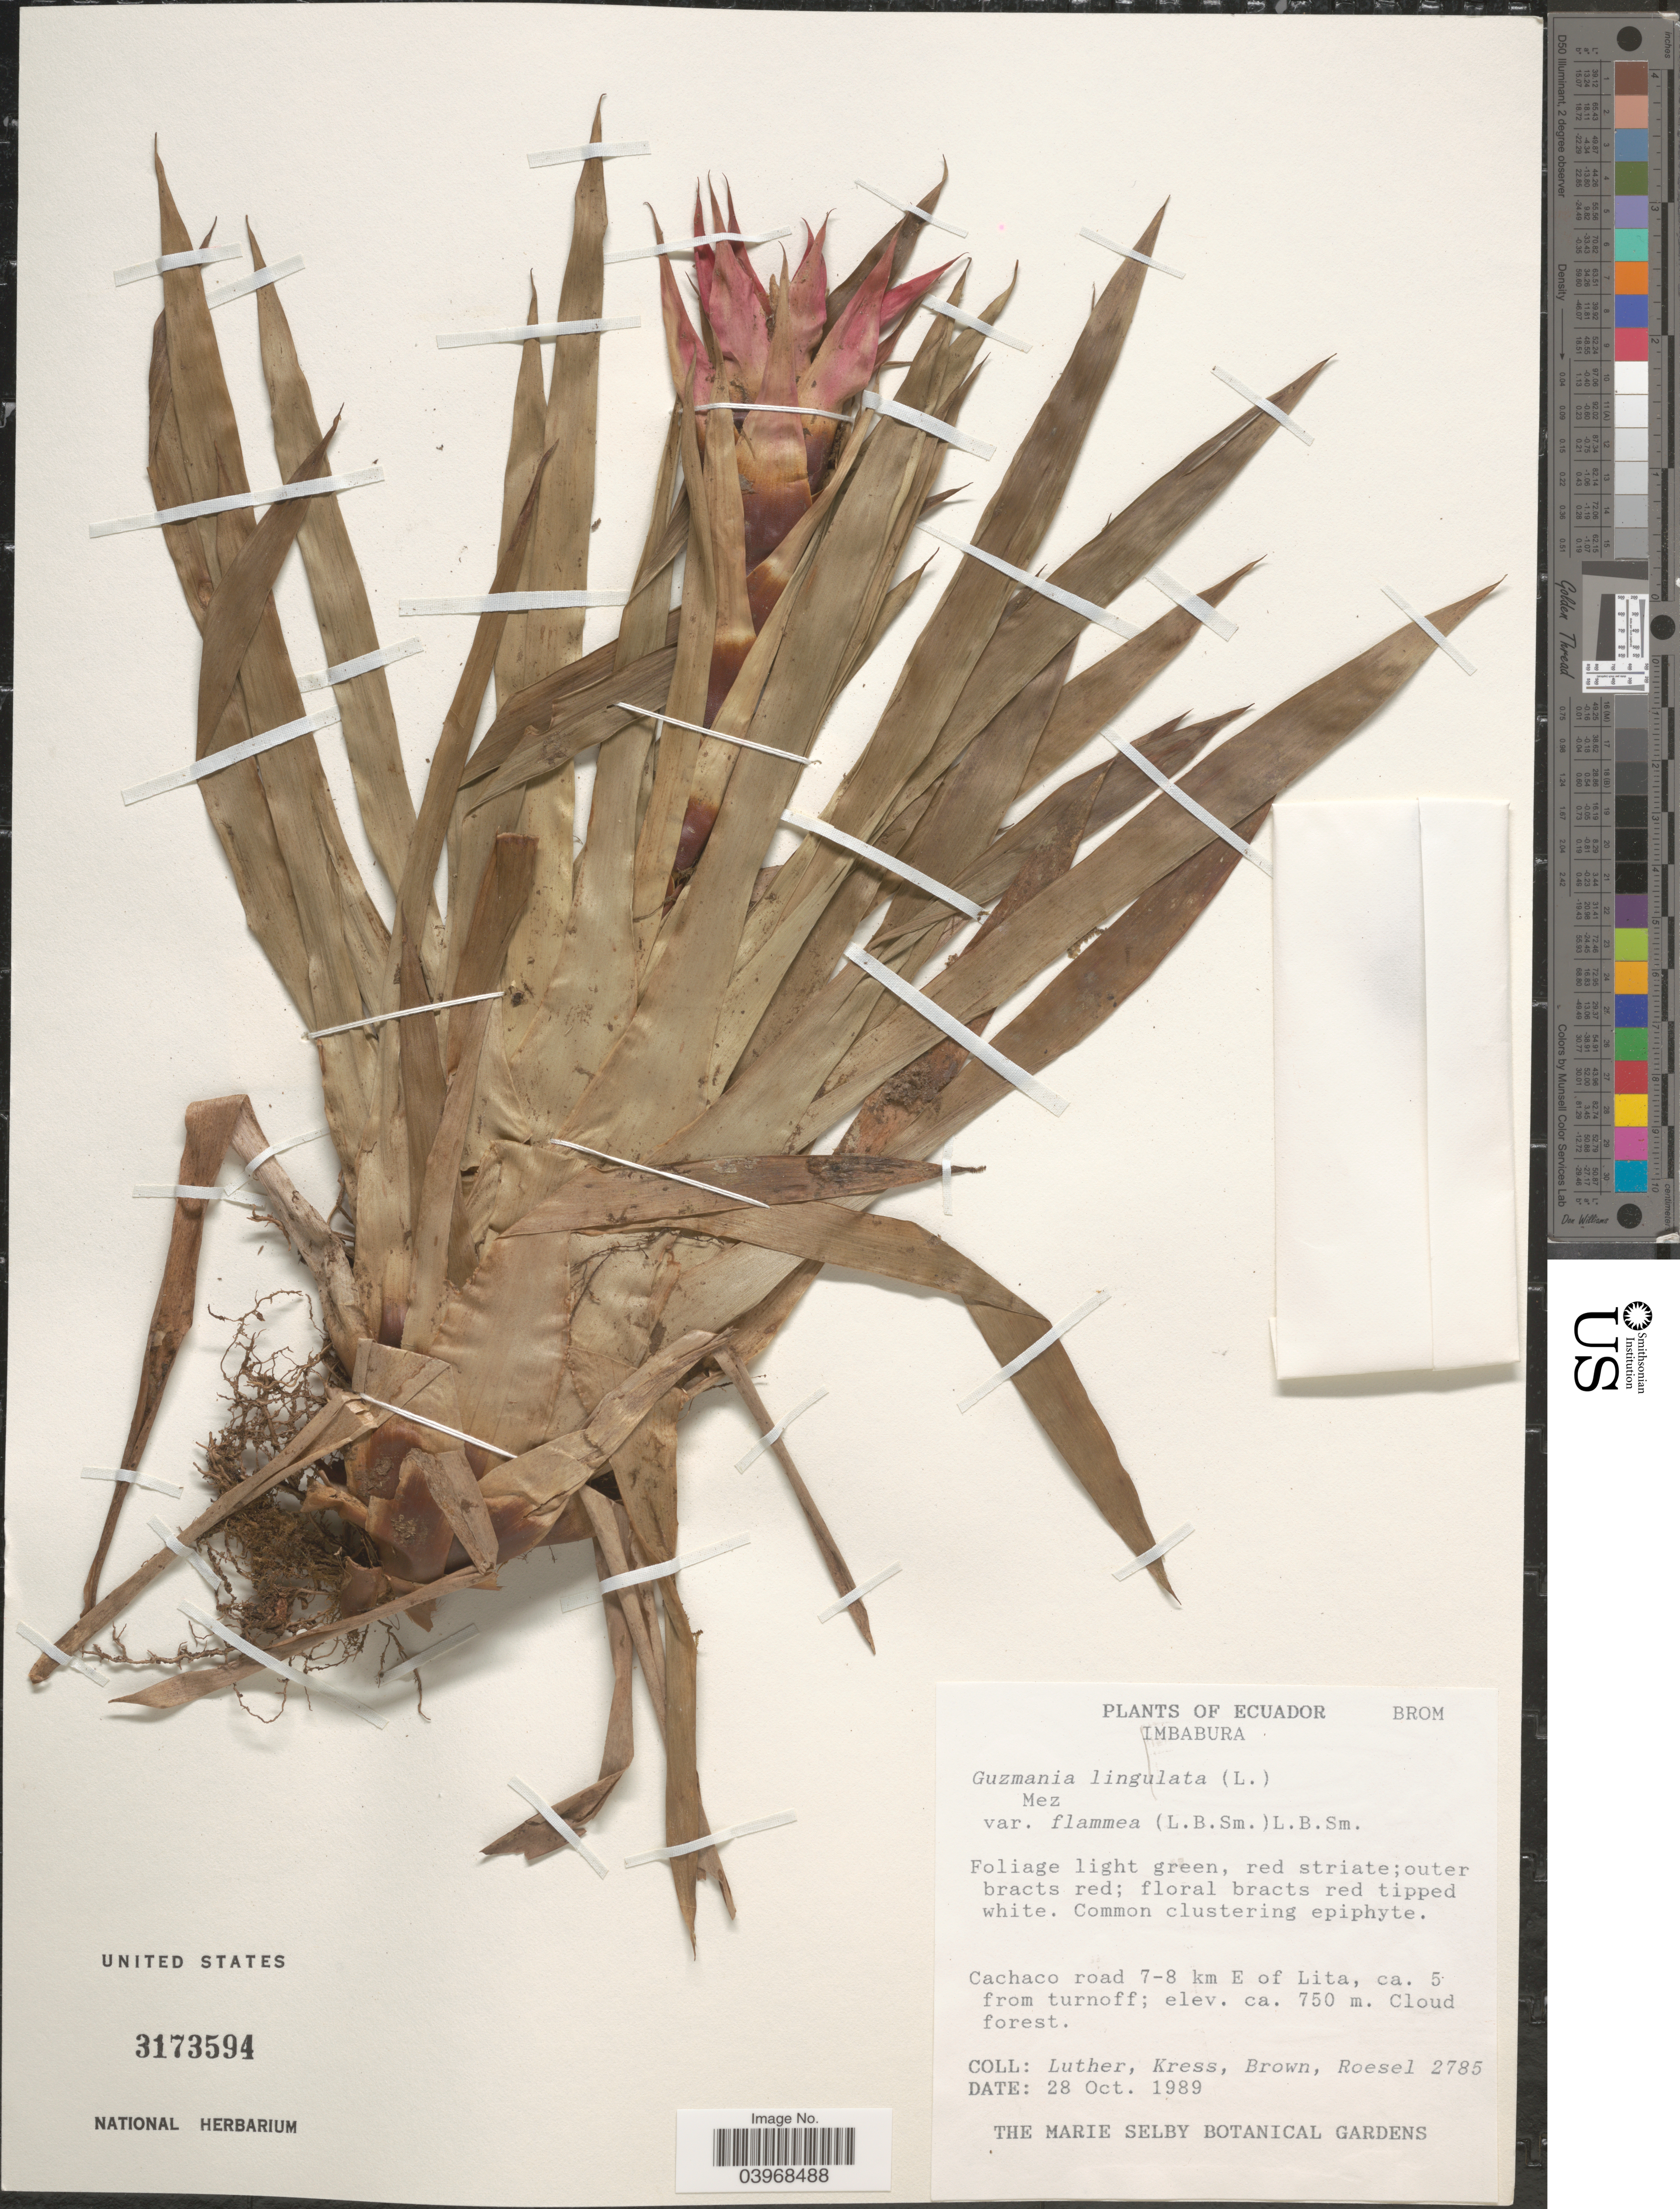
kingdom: Plantae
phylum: Tracheophyta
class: Liliopsida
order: Poales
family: Bromeliaceae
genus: Guzmania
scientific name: Guzmania lingulata var. cardinalis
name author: (André) Mez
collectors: -- Luther, -- Kress, -- Brown & Roesel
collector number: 2785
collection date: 1989-10-28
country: Ecuador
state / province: Imbabura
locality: Cachaco road 7-8 km E of Lita, ca. 5 from turnoff.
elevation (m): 750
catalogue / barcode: US 3173594